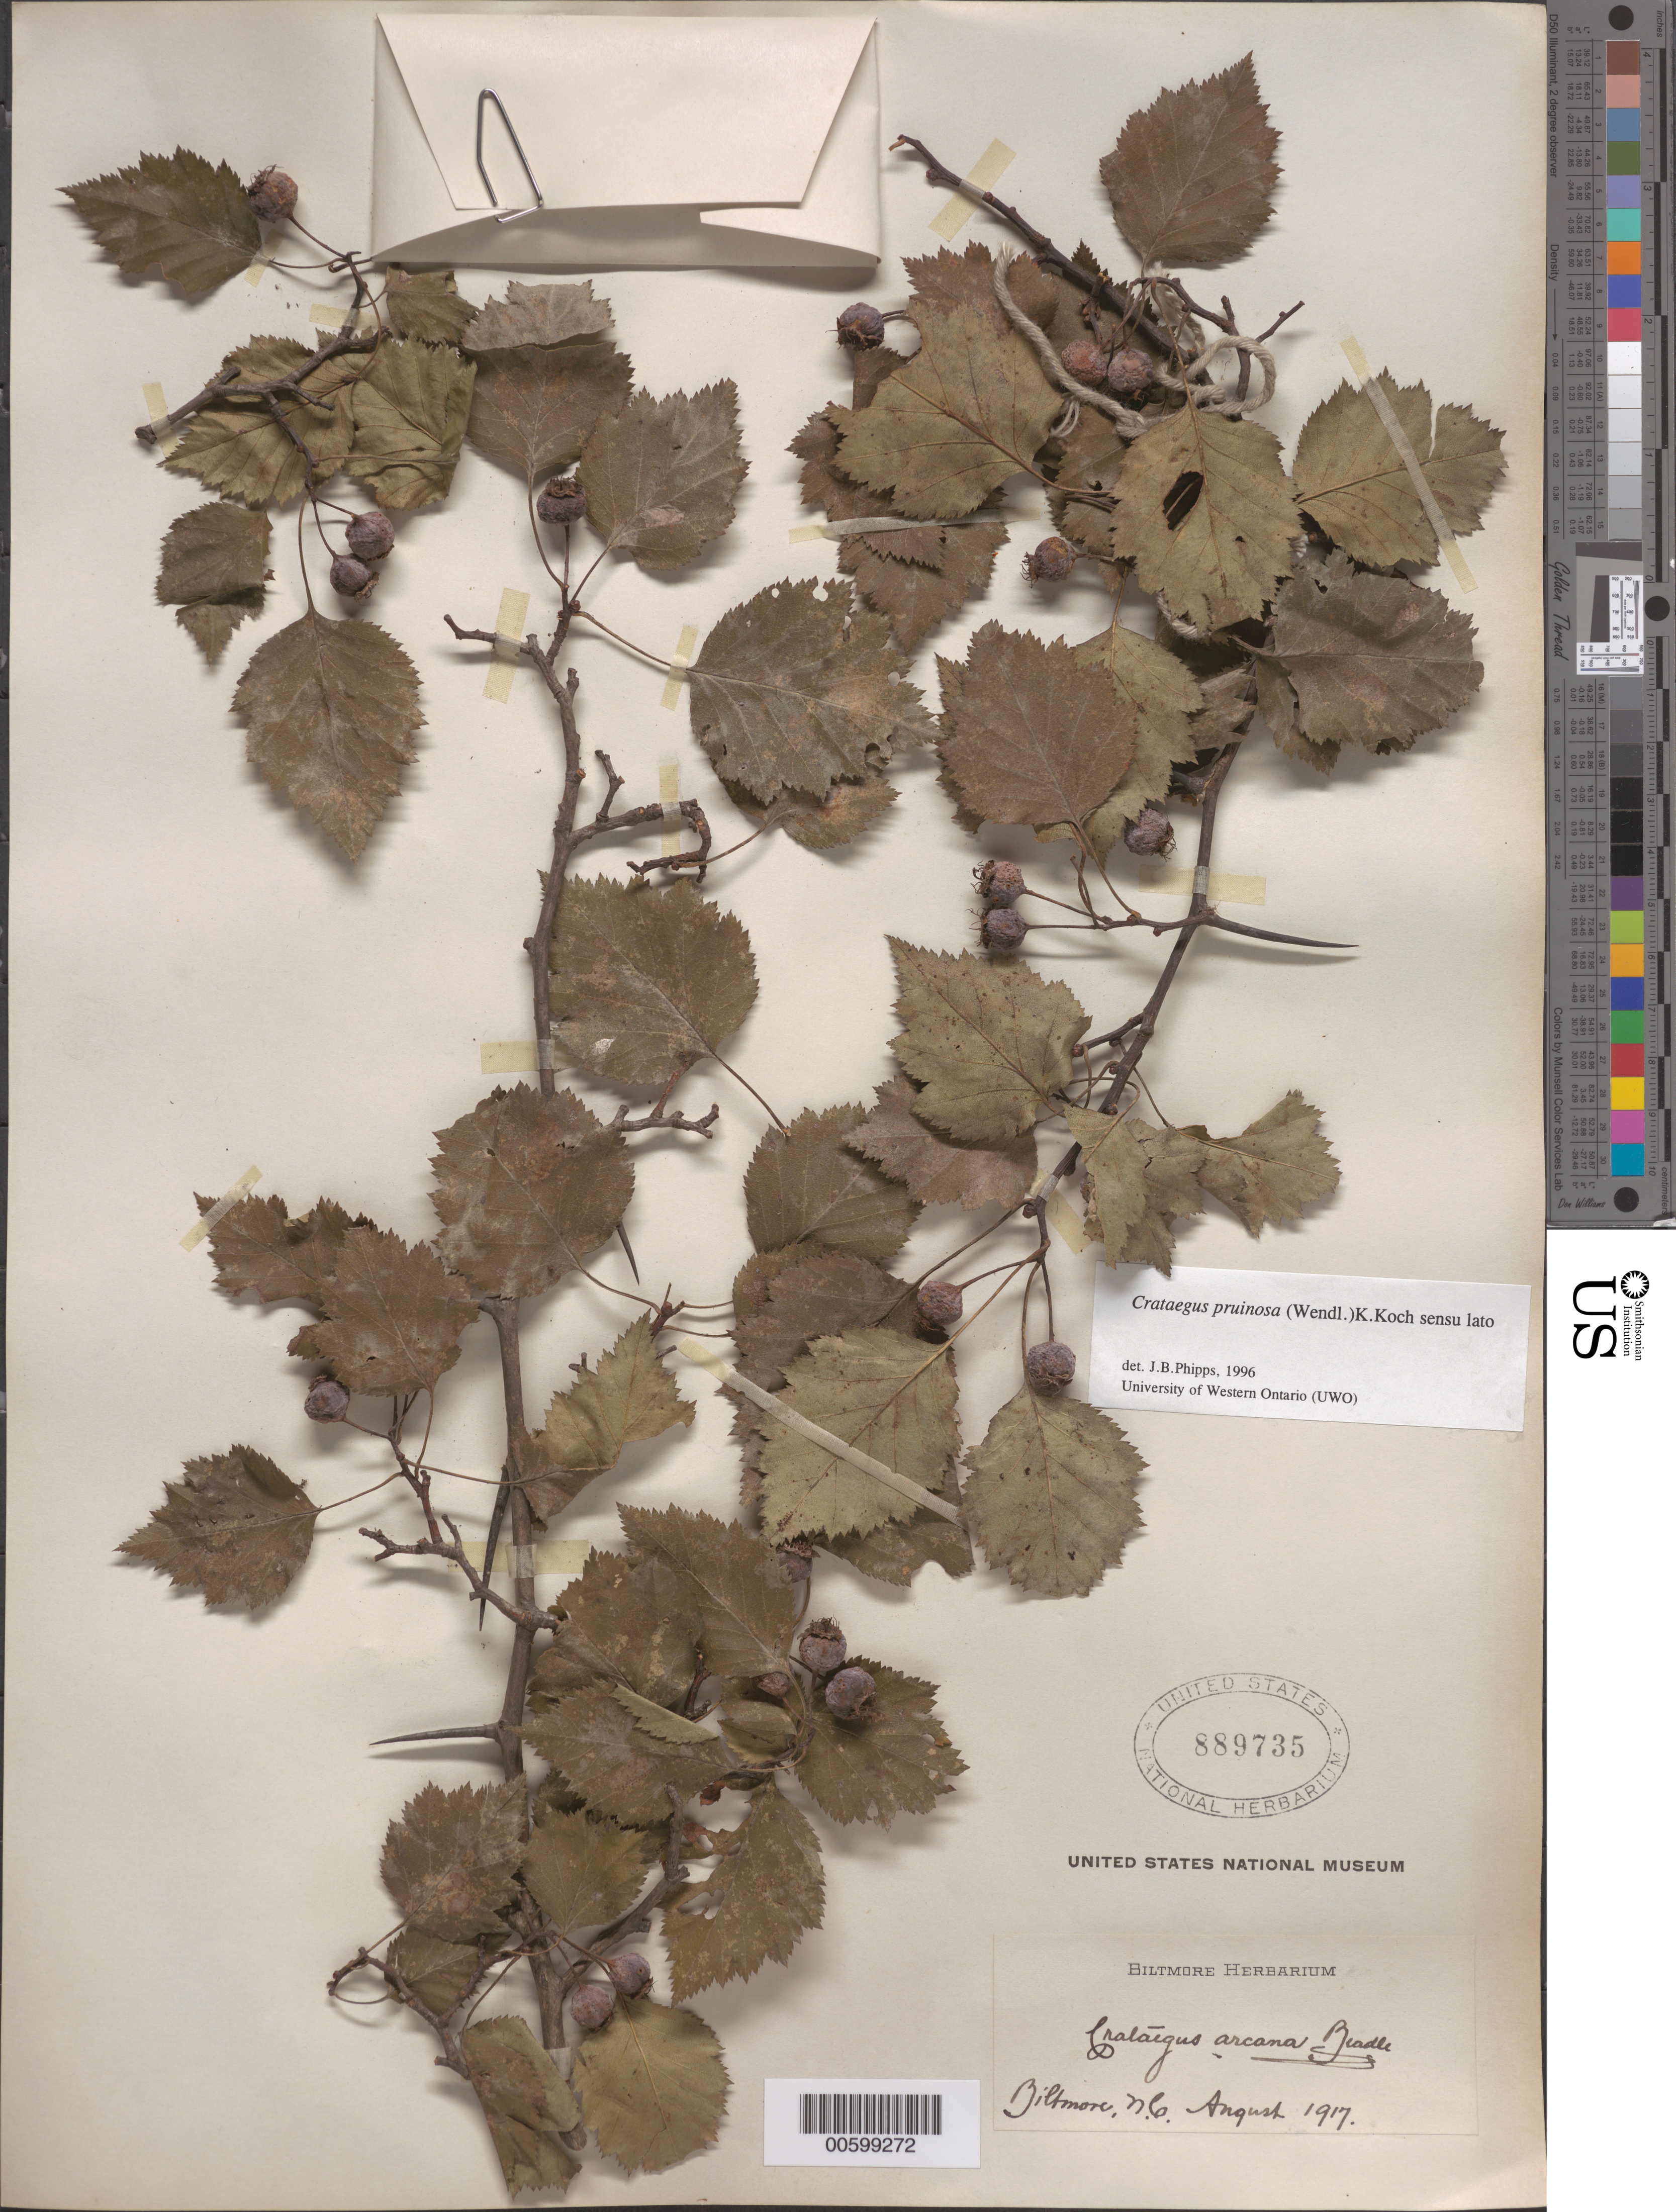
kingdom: Plantae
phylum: Tracheophyta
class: Magnoliopsida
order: Rosales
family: Rosaceae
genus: Crataegus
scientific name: Crataegus pruinosa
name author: (H.L. Wendl.) K. Koch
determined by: Phipps, James B., (UWO), University of Western Ontario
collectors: ex herb. Biltmore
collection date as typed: Aug 1917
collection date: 1917-08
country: United States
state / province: North Carolina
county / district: Buncombe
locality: Biltmore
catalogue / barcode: US 889765